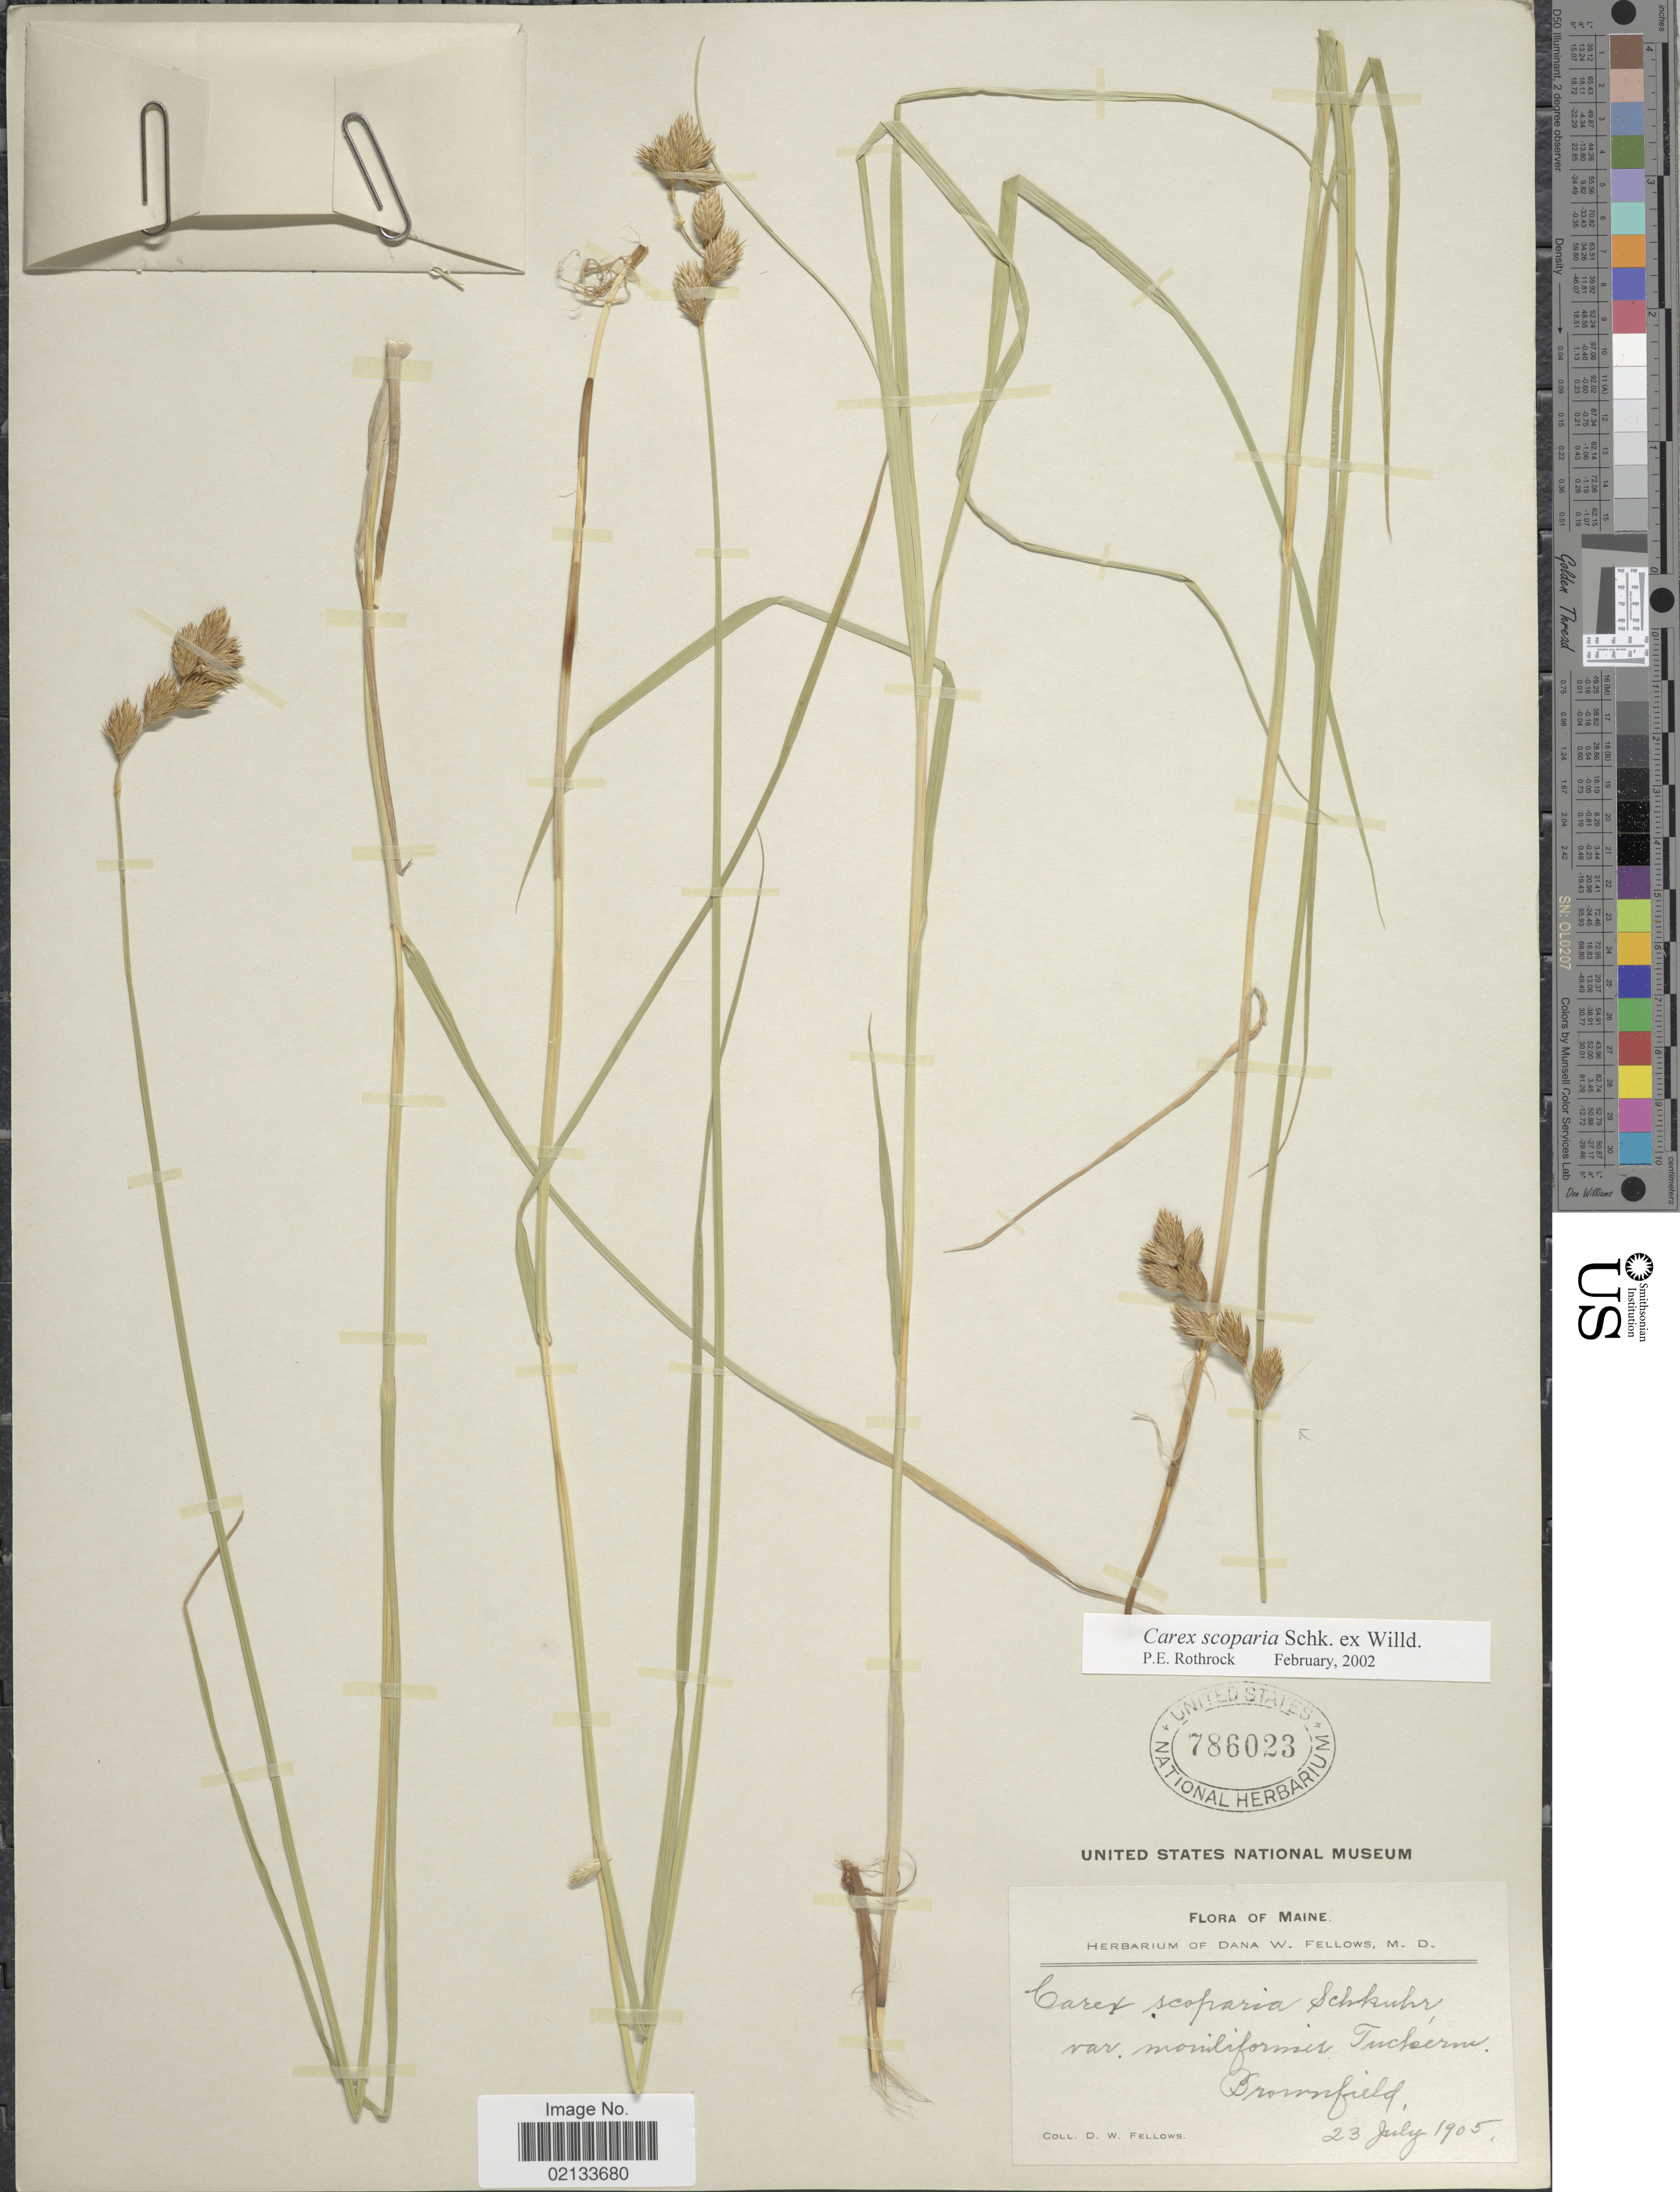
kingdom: Plantae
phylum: Tracheophyta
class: Liliopsida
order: Poales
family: Cyperaceae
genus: Carex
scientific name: Carex scoparia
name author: Schkuhr ex Willd.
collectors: D. W. Fellows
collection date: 1905-07-23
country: United States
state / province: Maine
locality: Brownfield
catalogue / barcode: US 786023